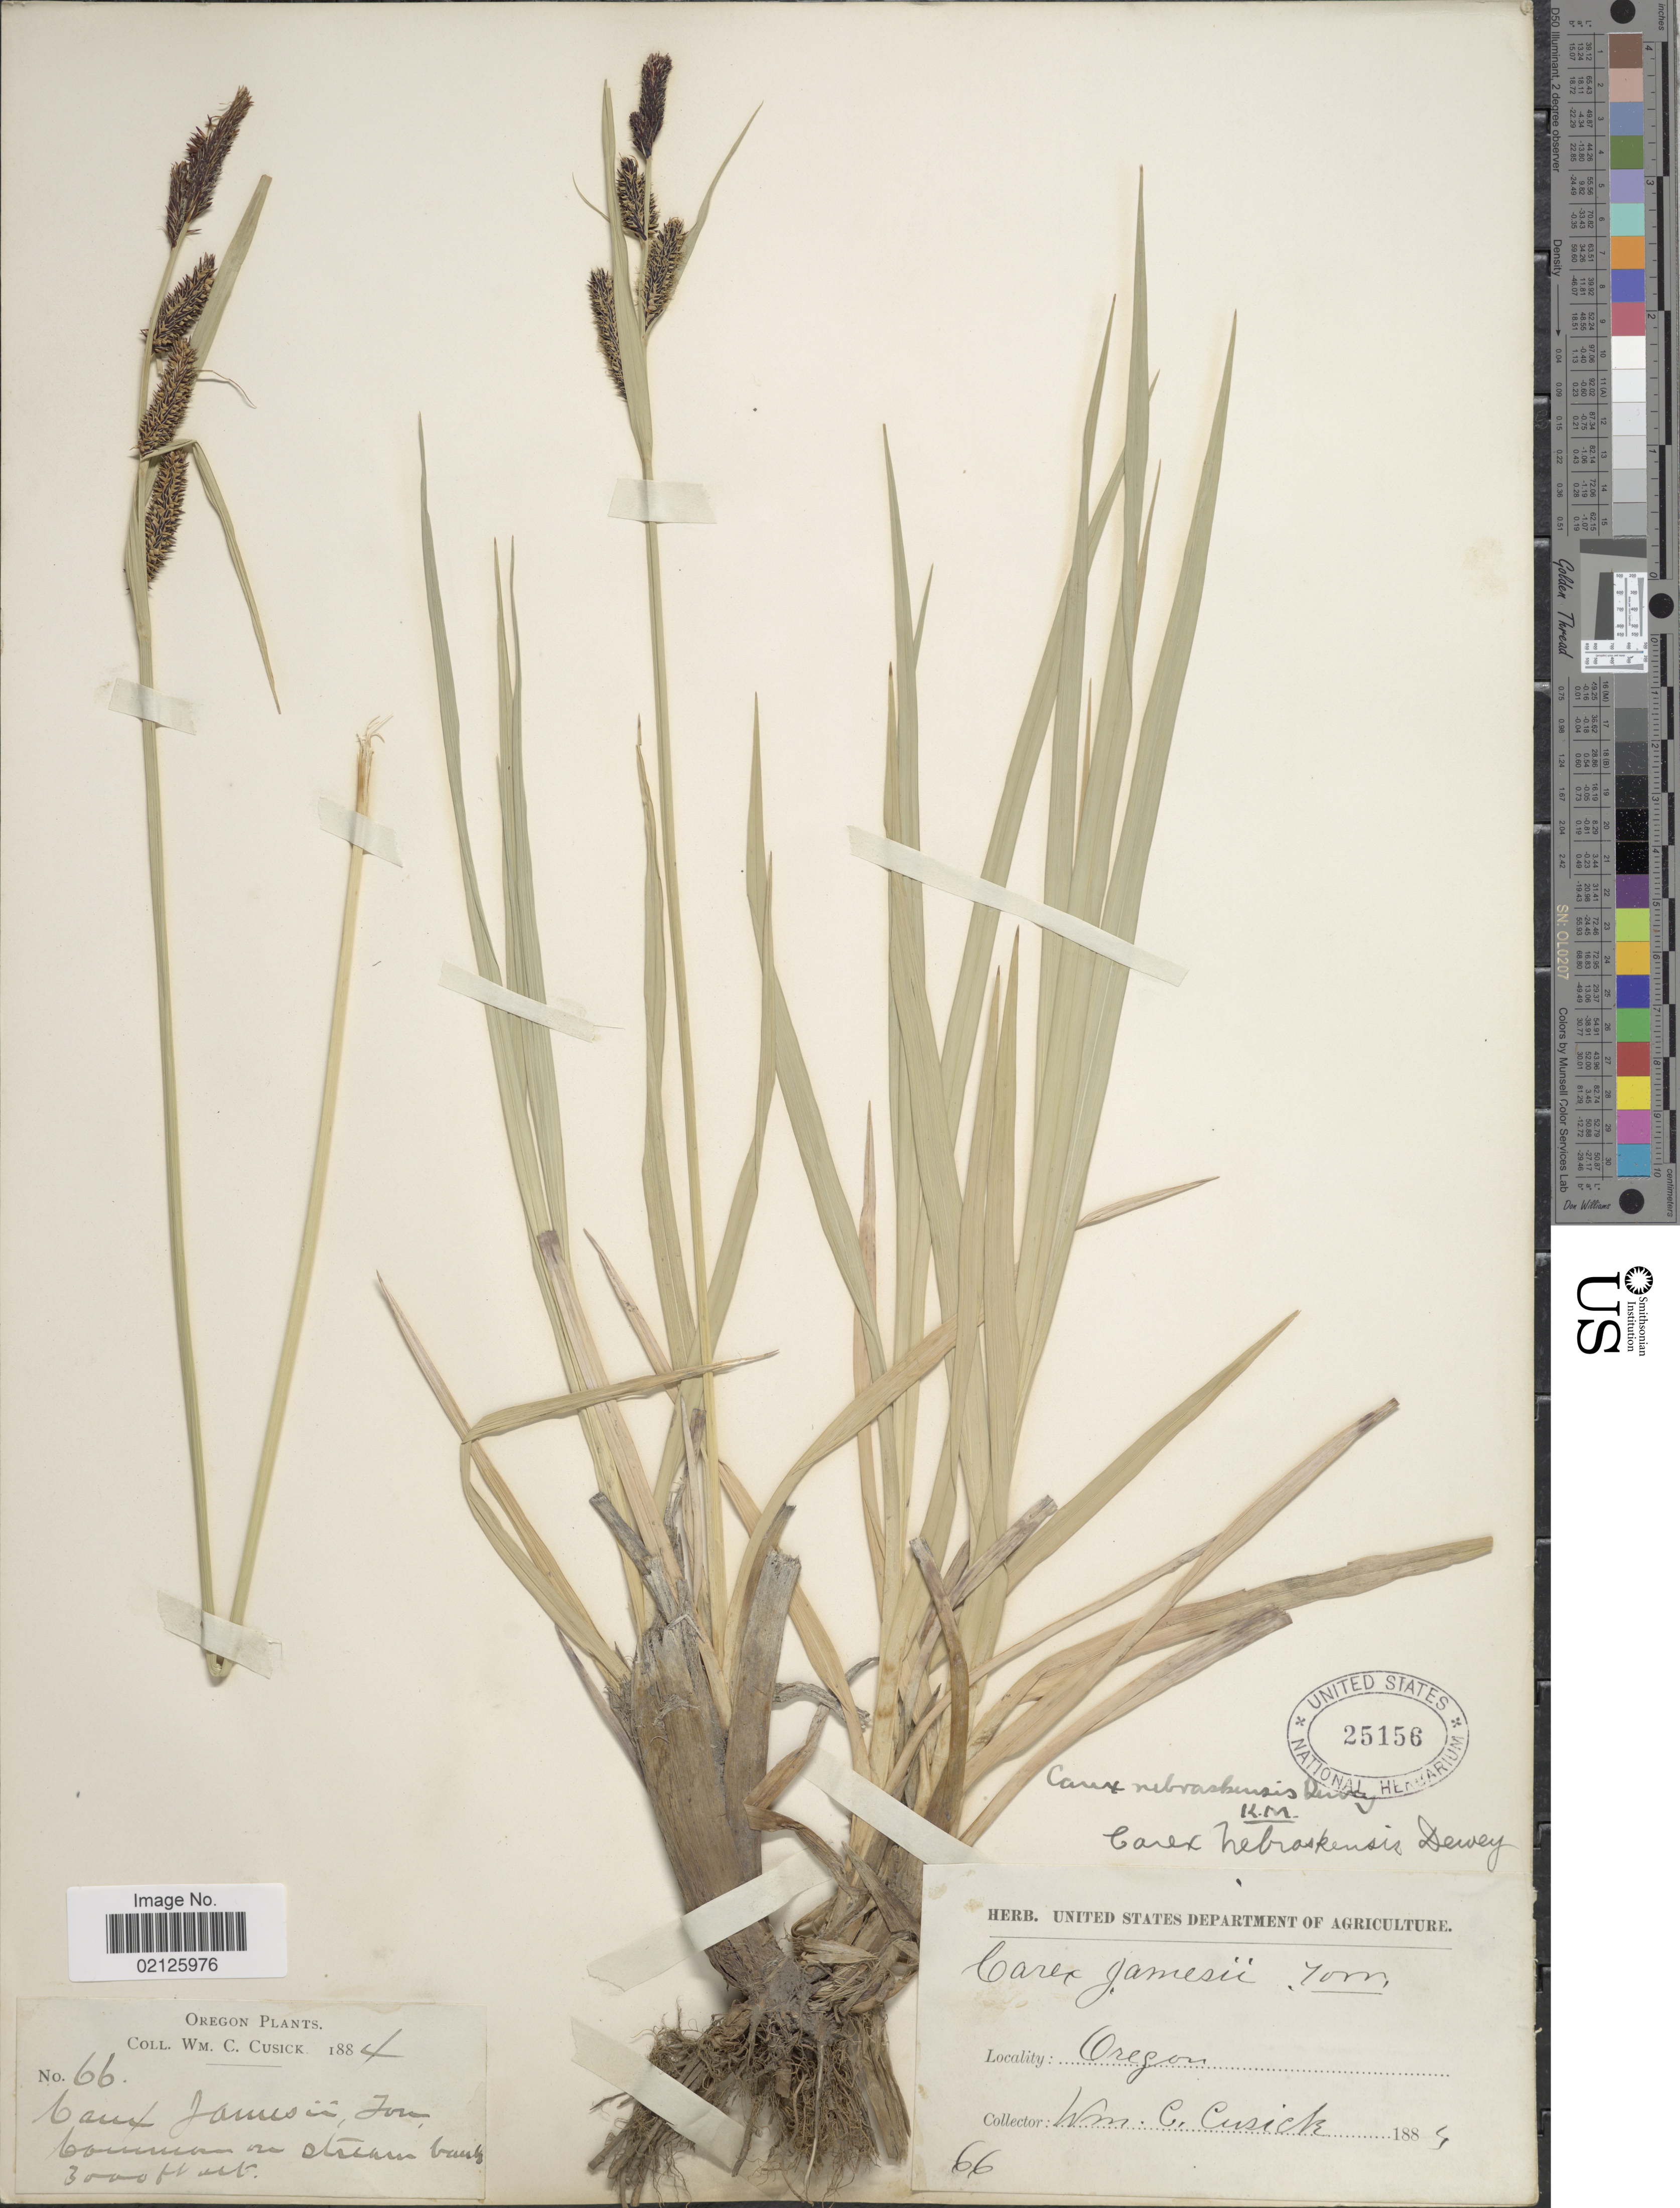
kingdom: Plantae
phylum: Tracheophyta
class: Liliopsida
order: Poales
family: Cyperaceae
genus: Carex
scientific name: Carex nebrascensis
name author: Dewey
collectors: W. C. Cusick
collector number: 66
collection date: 1884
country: United States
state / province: Oregon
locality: Common on stream banks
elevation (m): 914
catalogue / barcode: US 25156